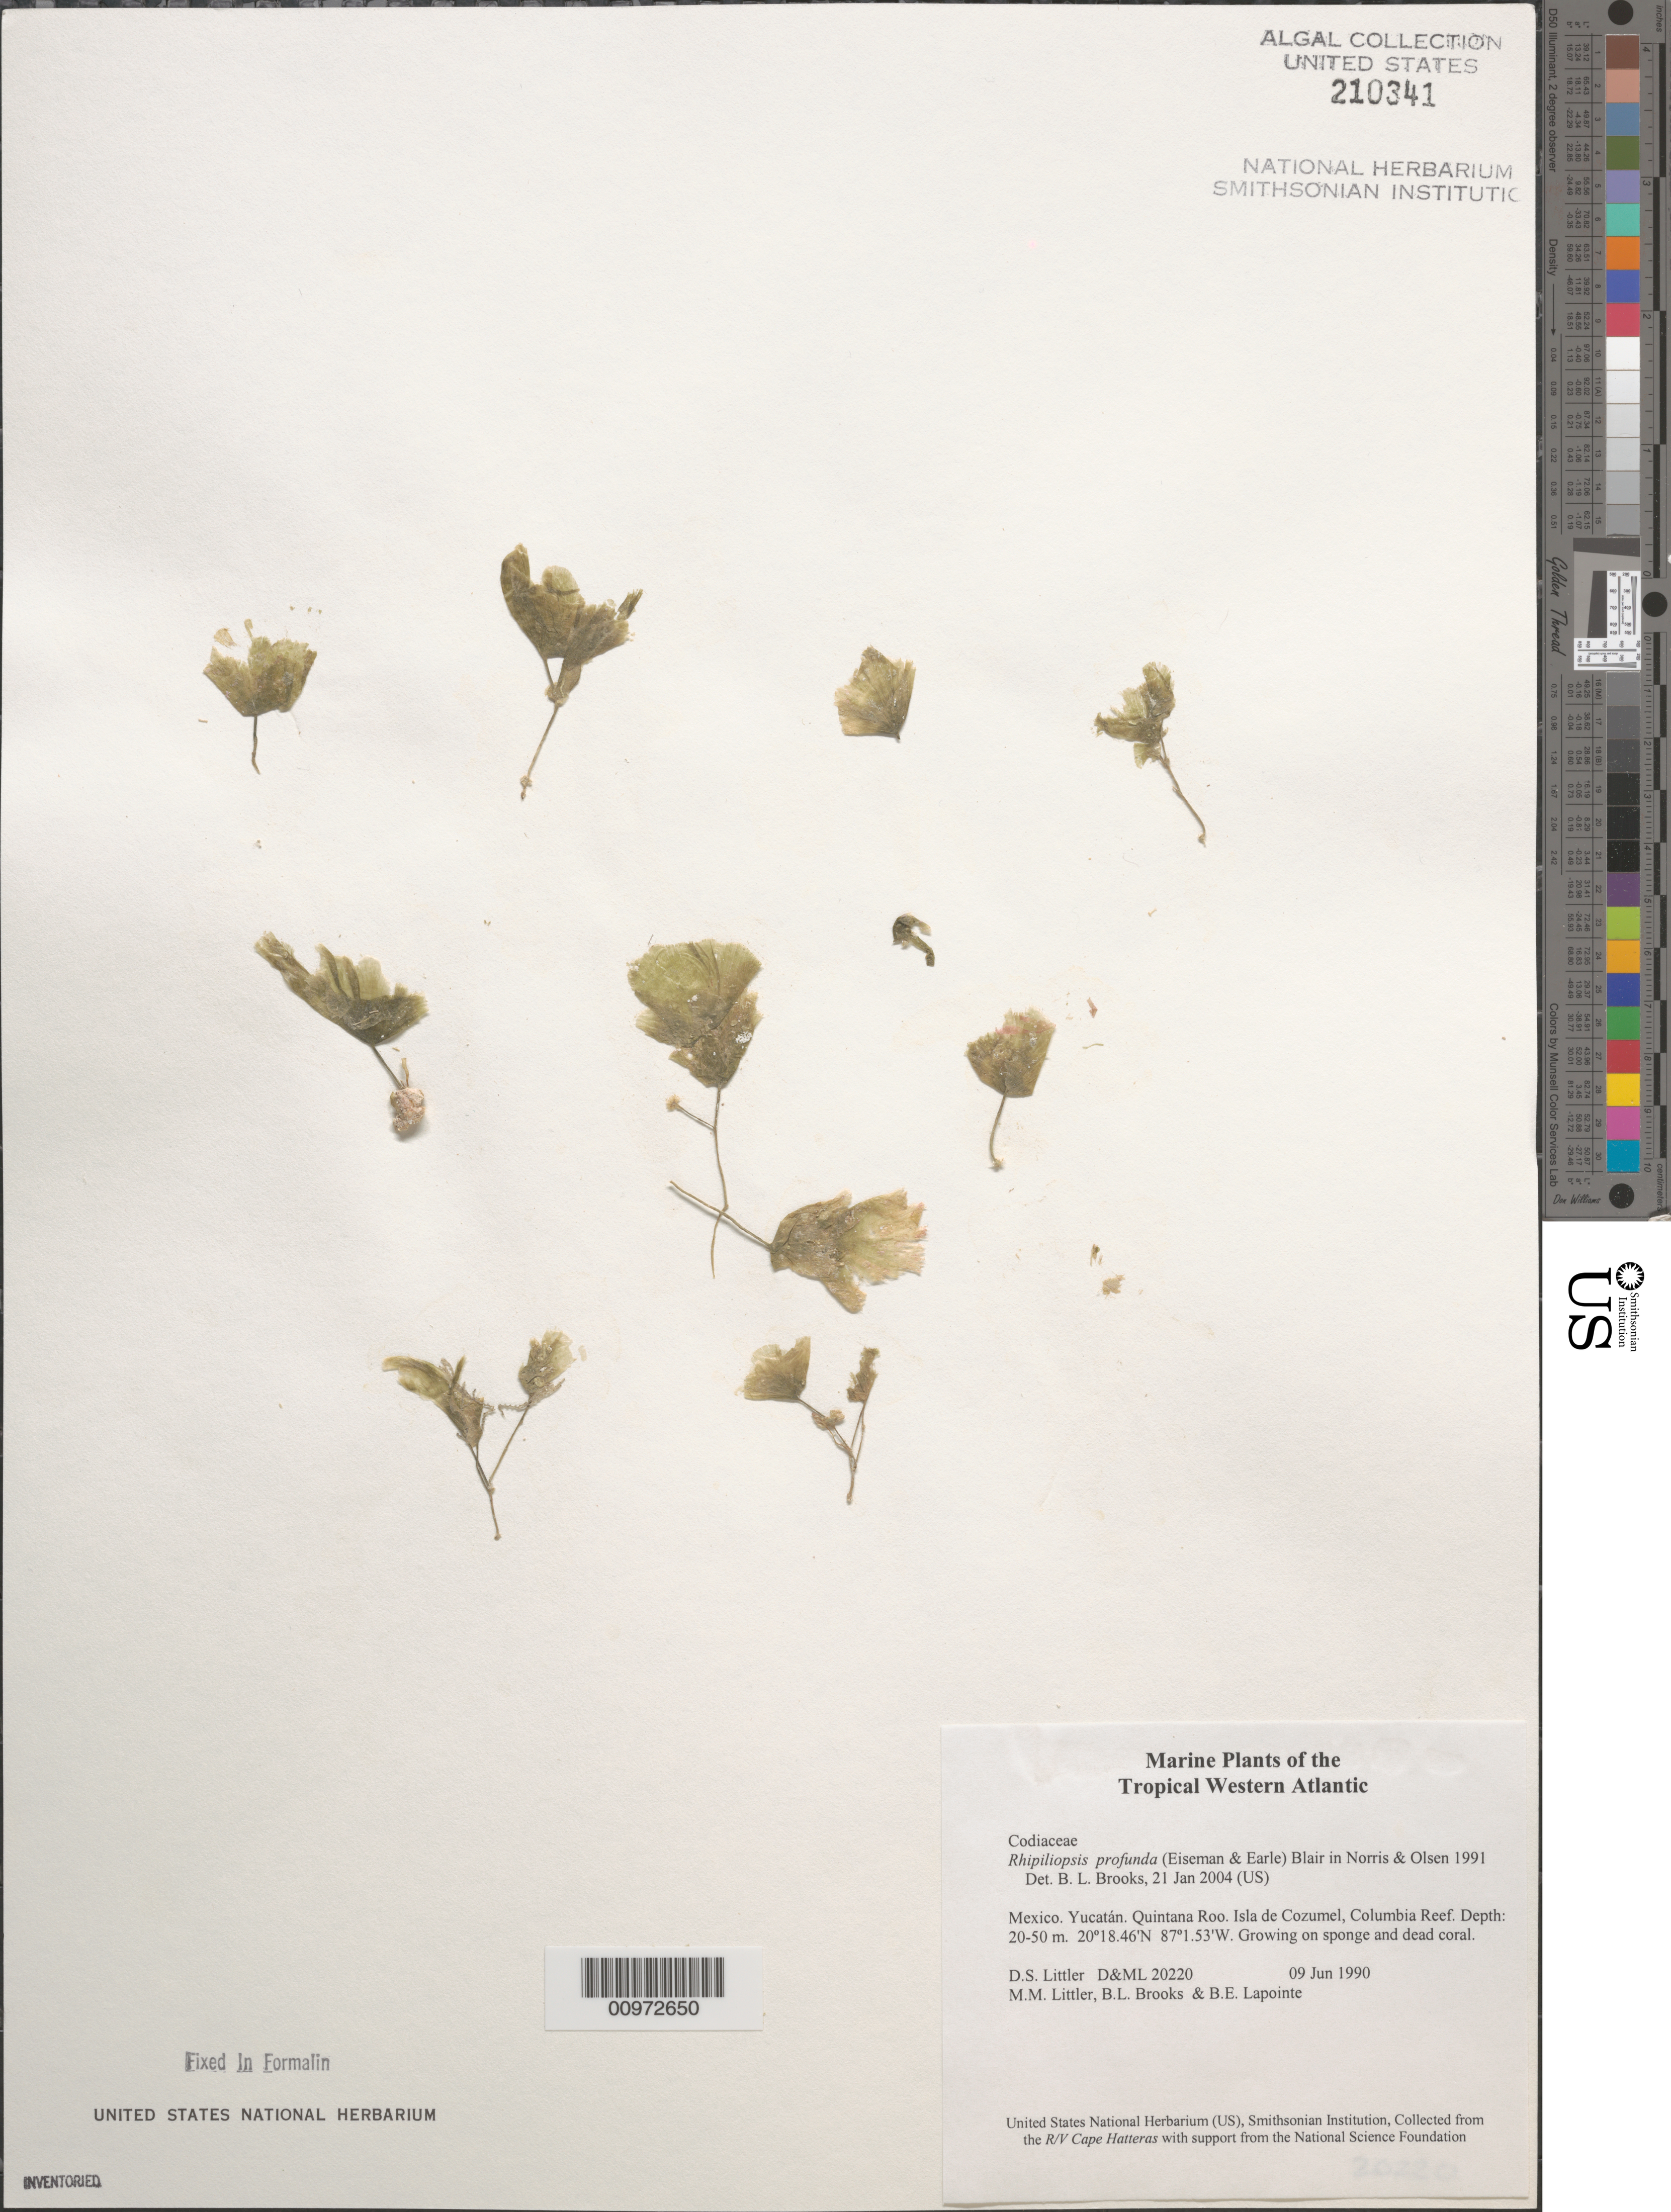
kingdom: Plantae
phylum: Chlorophyta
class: Ulvophyceae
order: Bryopsidales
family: Codiaceae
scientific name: Johnson-sea-linkia profunda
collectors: D. S. Littler, M. M. Littler, B. Brooks & B. Lapointe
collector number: D&ML 20220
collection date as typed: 09 Jun 1990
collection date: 1990-06-09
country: Mexico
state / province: Quintana Roo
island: Isla Cozumel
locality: Columbia Reef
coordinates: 20 18.46'N, 87 1.53'W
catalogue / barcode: US 210341